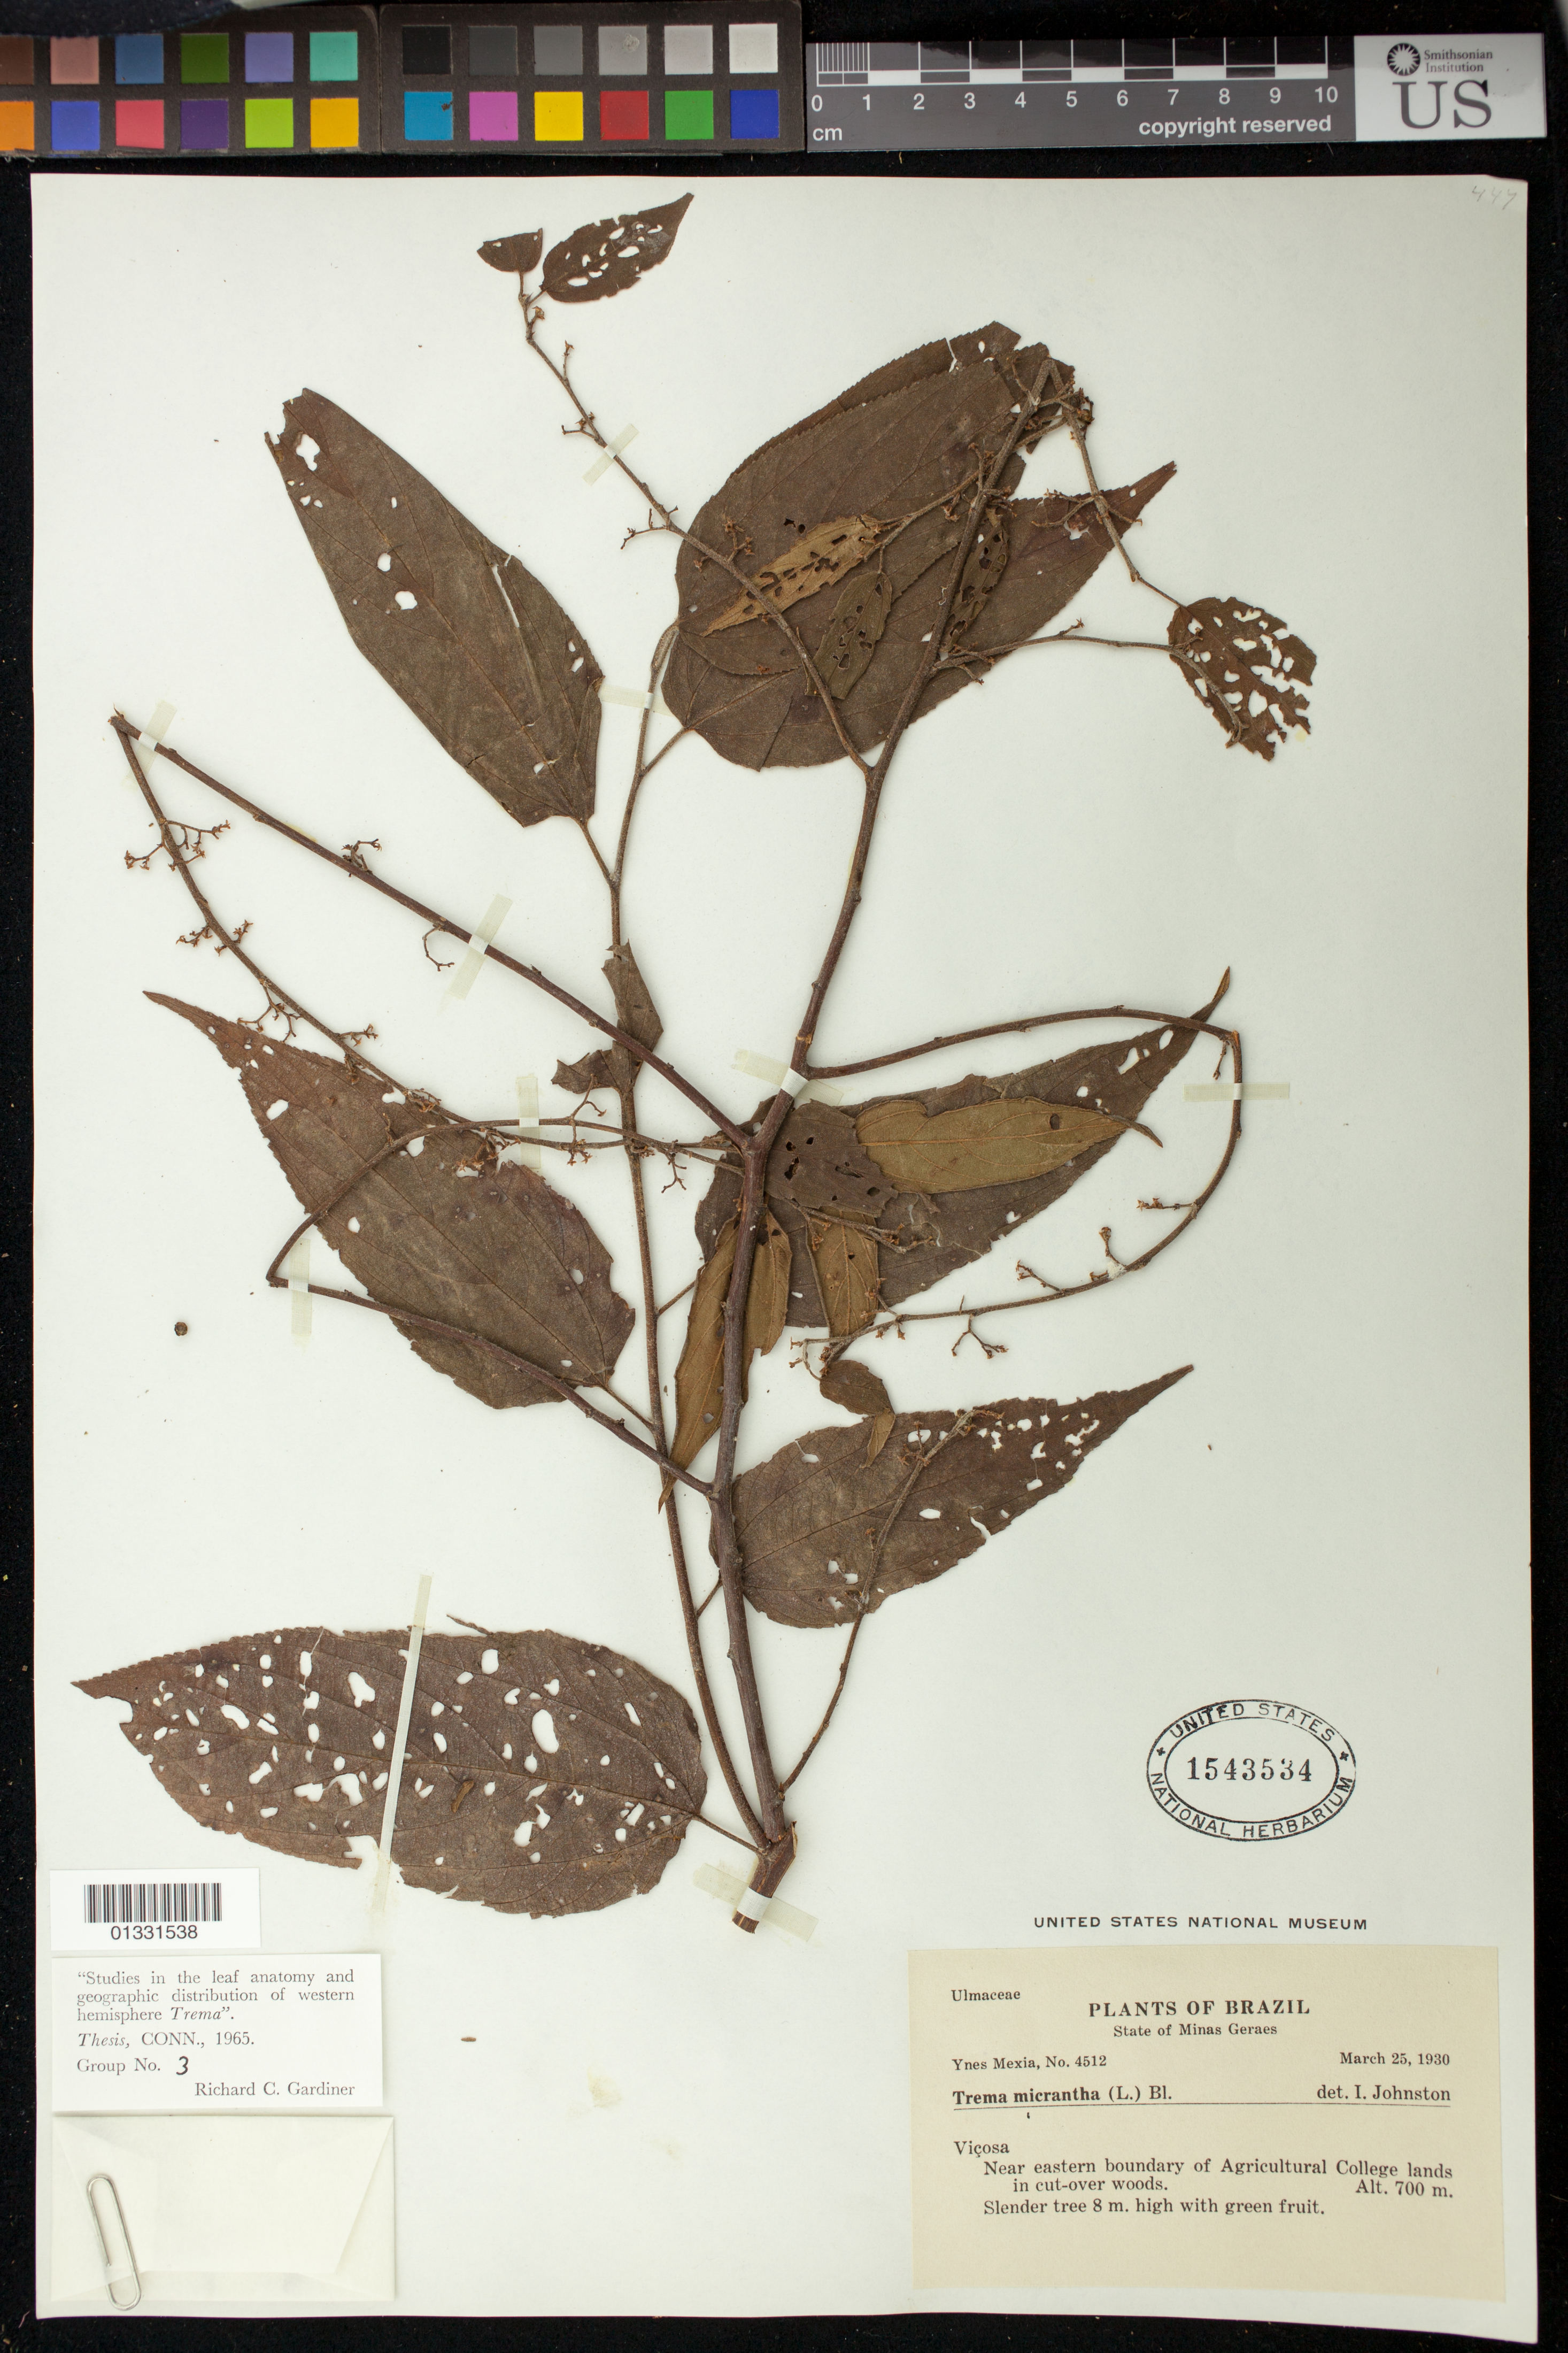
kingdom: Plantae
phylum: Tracheophyta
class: Magnoliopsida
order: Rosales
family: Cannabaceae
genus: Trema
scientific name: Trema micranthum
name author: (L.) Blume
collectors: Y. Mexia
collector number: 4512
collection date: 1930-03-25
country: Brazil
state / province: Minas Gerais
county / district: Viçosa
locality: Near eastern boundary of Agricultural College lands in cut-over woods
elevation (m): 700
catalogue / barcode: US 1543534